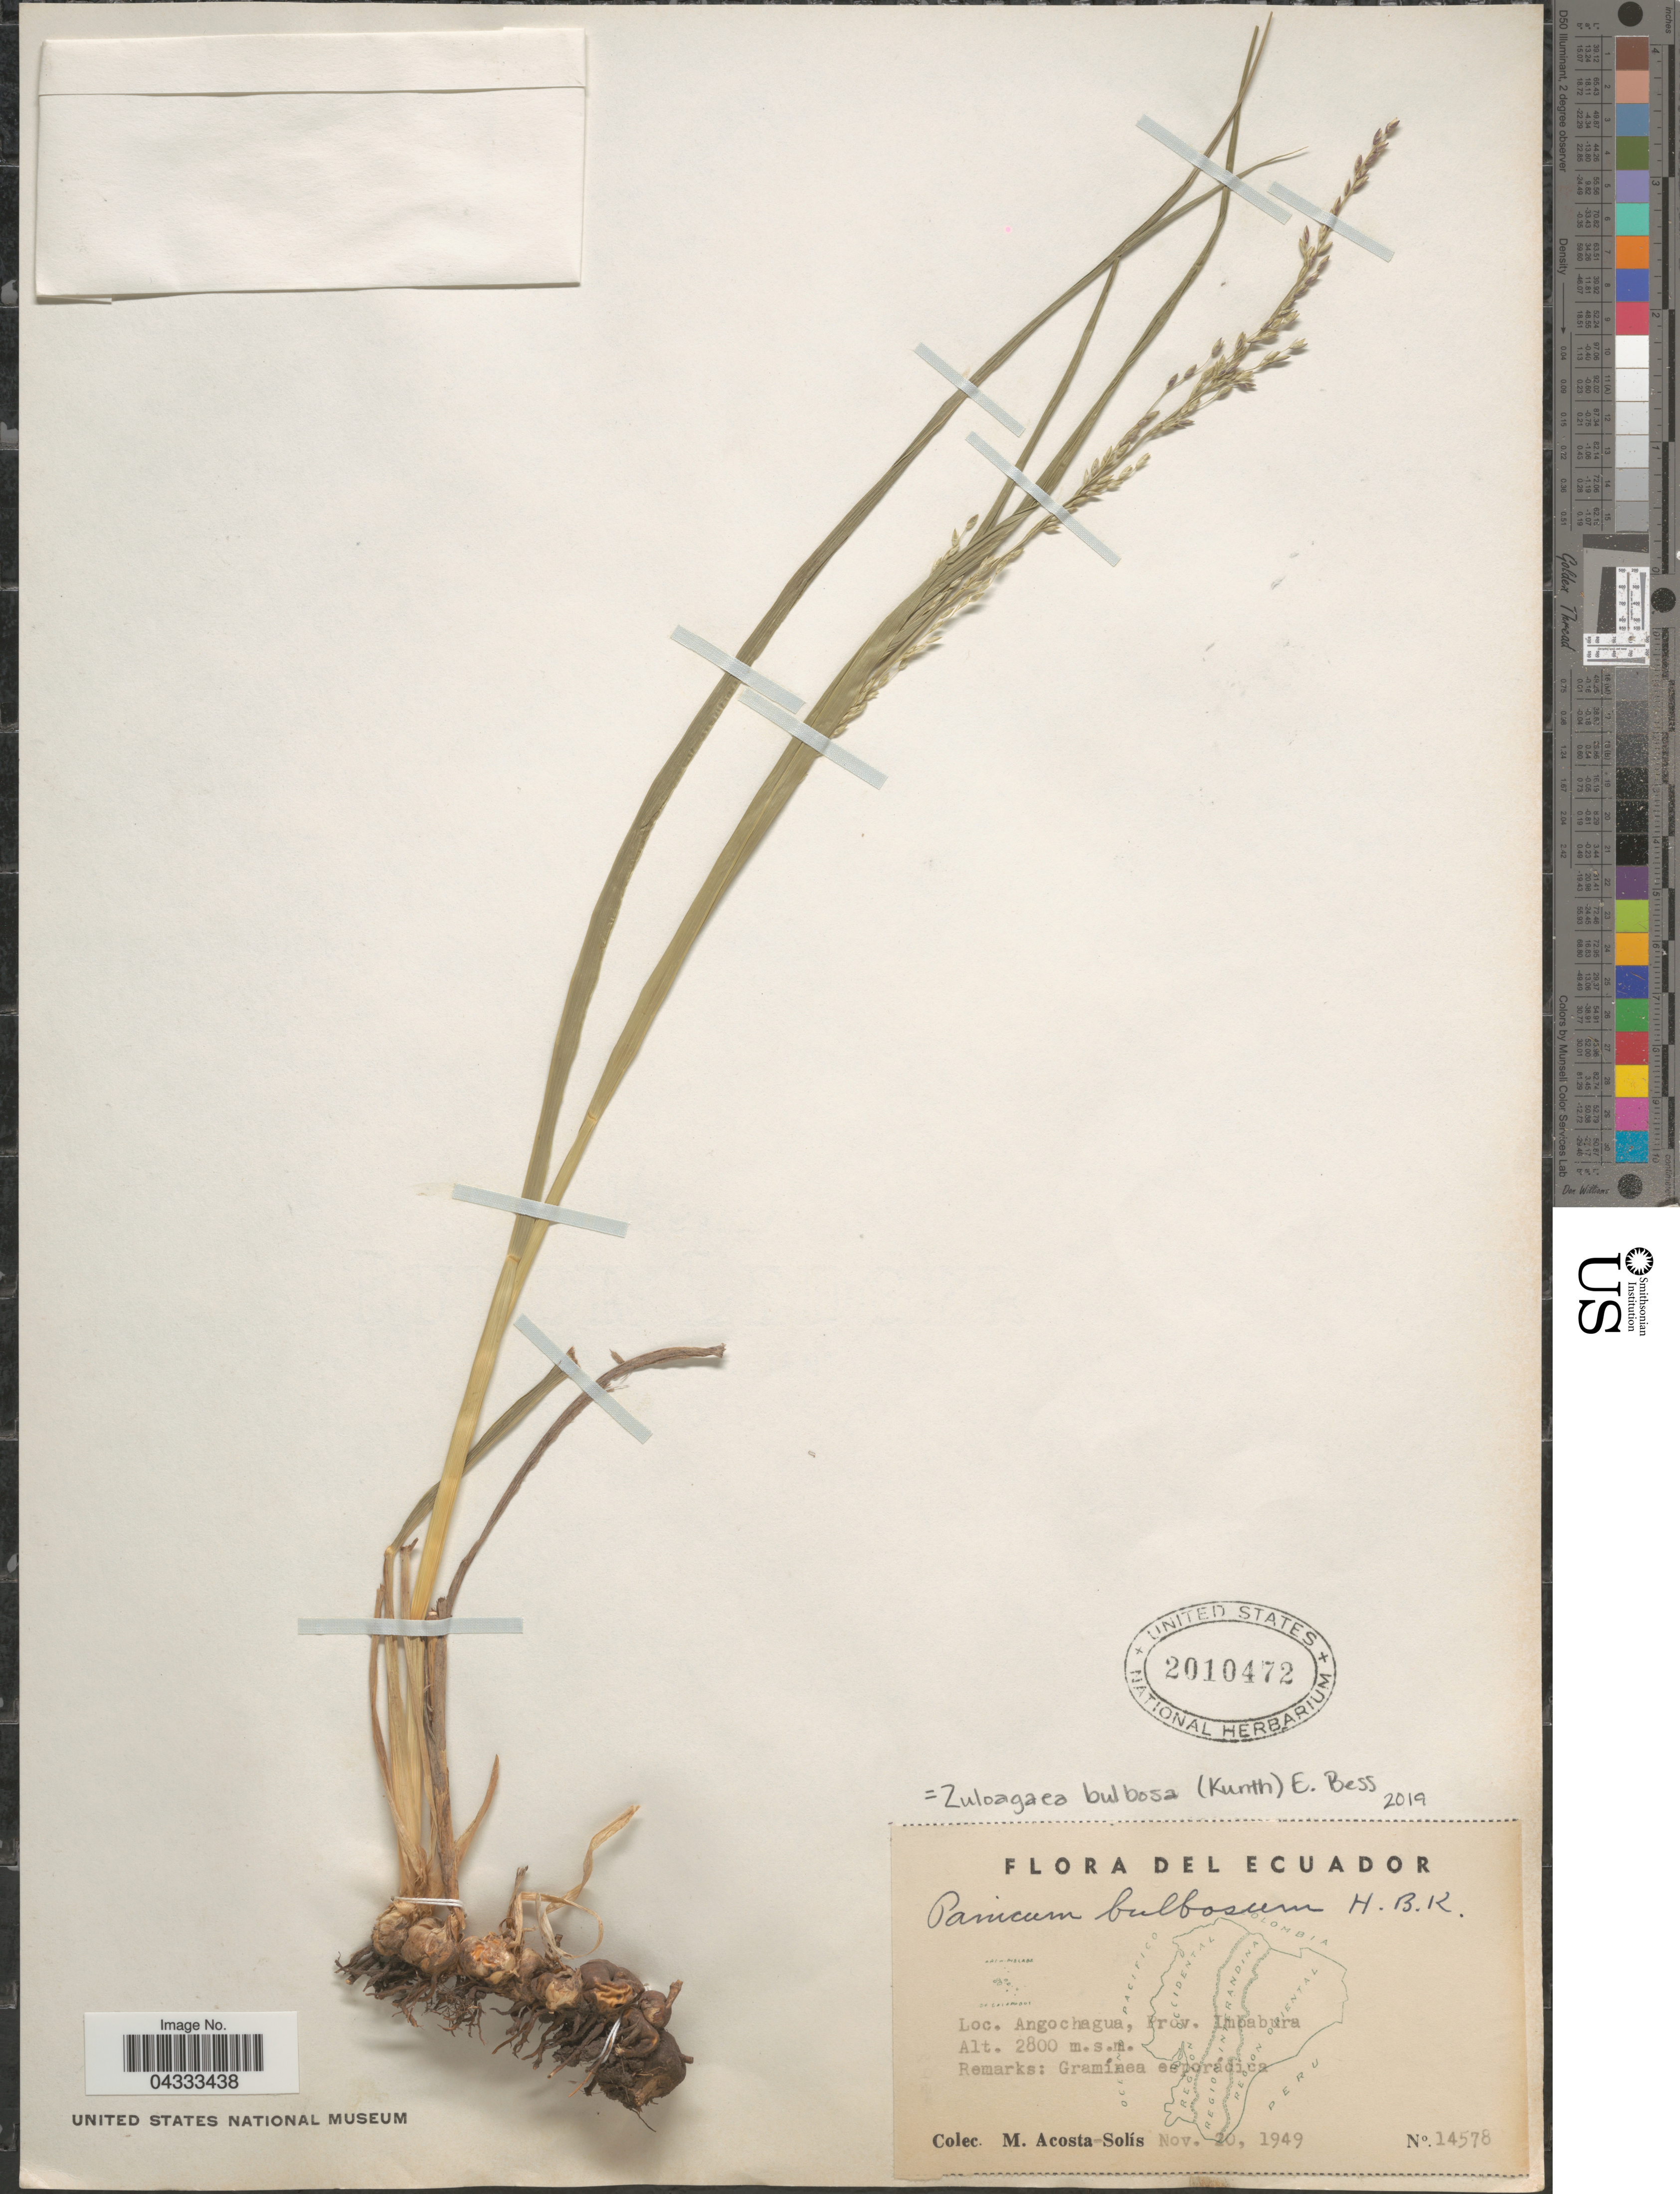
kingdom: Plantae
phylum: Tracheophyta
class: Liliopsida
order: Poales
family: Poaceae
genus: Zuloagaea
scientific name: Zuloagaea bulbosa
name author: (Kunth) E. Bess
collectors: M. Acosta Solis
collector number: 14578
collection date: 1949-11-20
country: Ecuador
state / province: Imbabura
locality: Angochagua.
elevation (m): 2800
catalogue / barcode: US 2010472